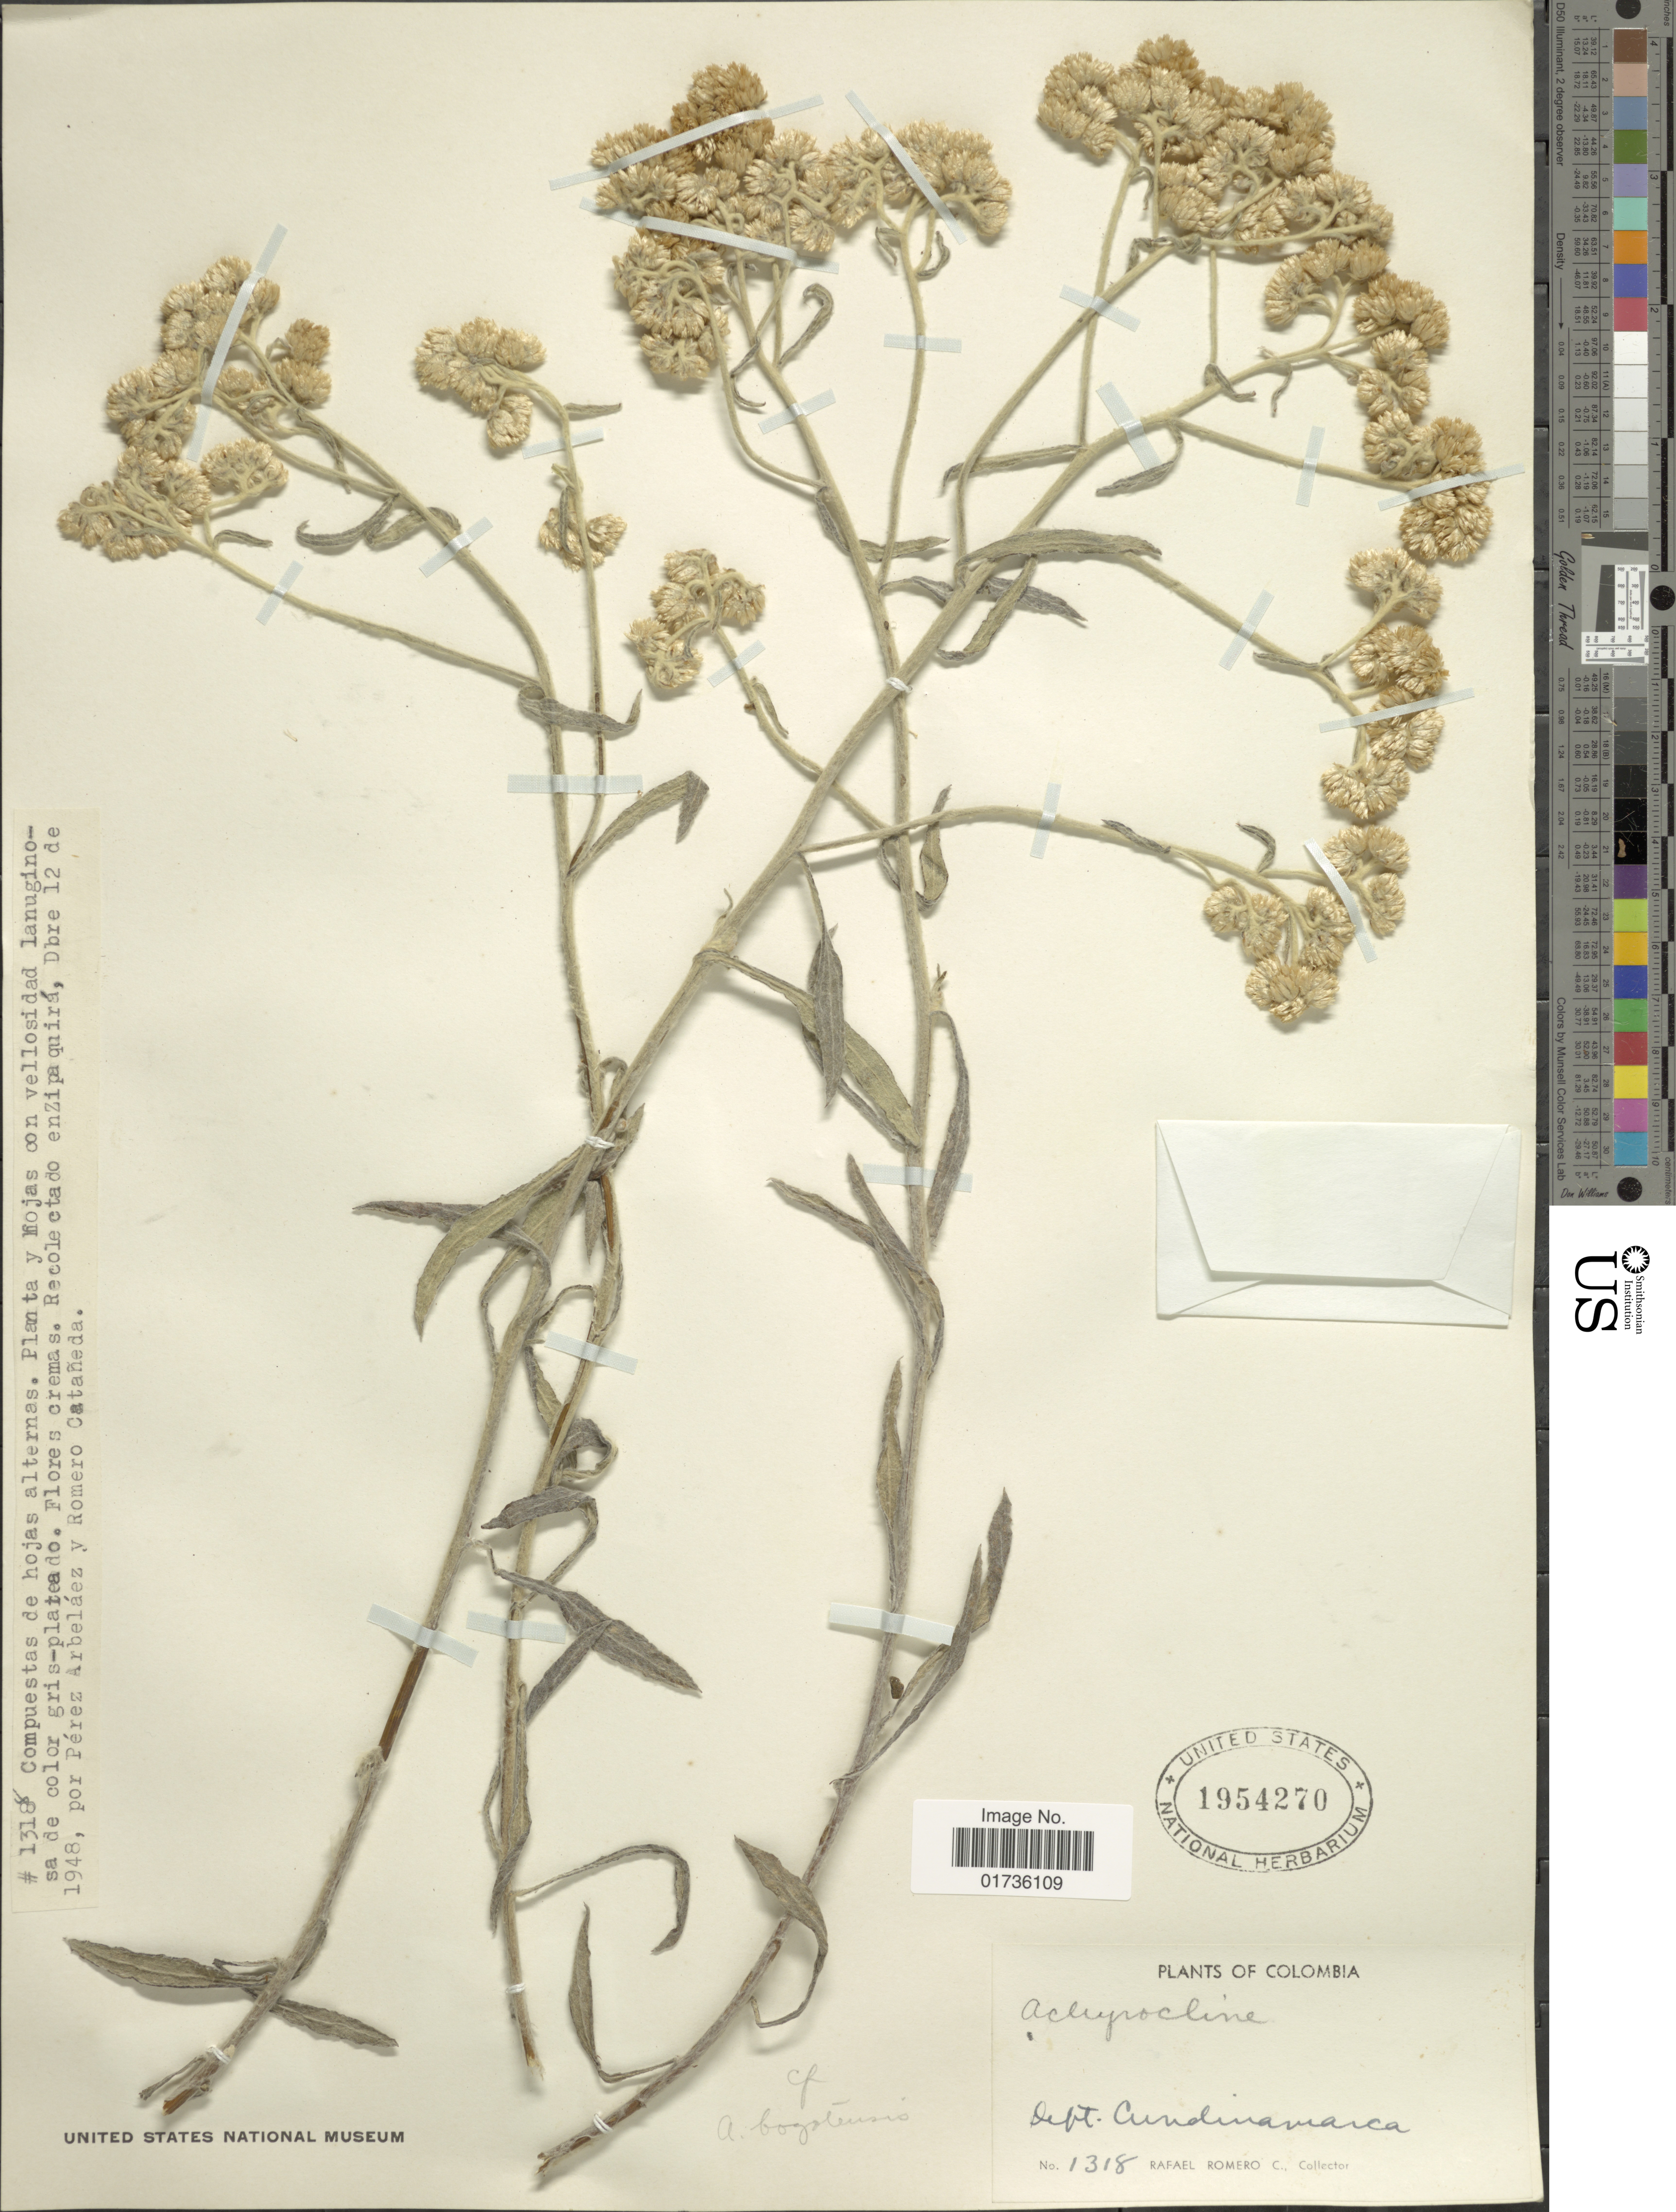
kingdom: Plantae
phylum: Tracheophyta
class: Magnoliopsida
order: Asterales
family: Asteraceae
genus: Achyrocline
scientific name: Achyrocline sp.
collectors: R. Romero Castañeda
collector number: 1318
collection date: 1948-12-12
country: Colombia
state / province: Cundinamarca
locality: Dept. Cundinamarca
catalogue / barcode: US 1954270